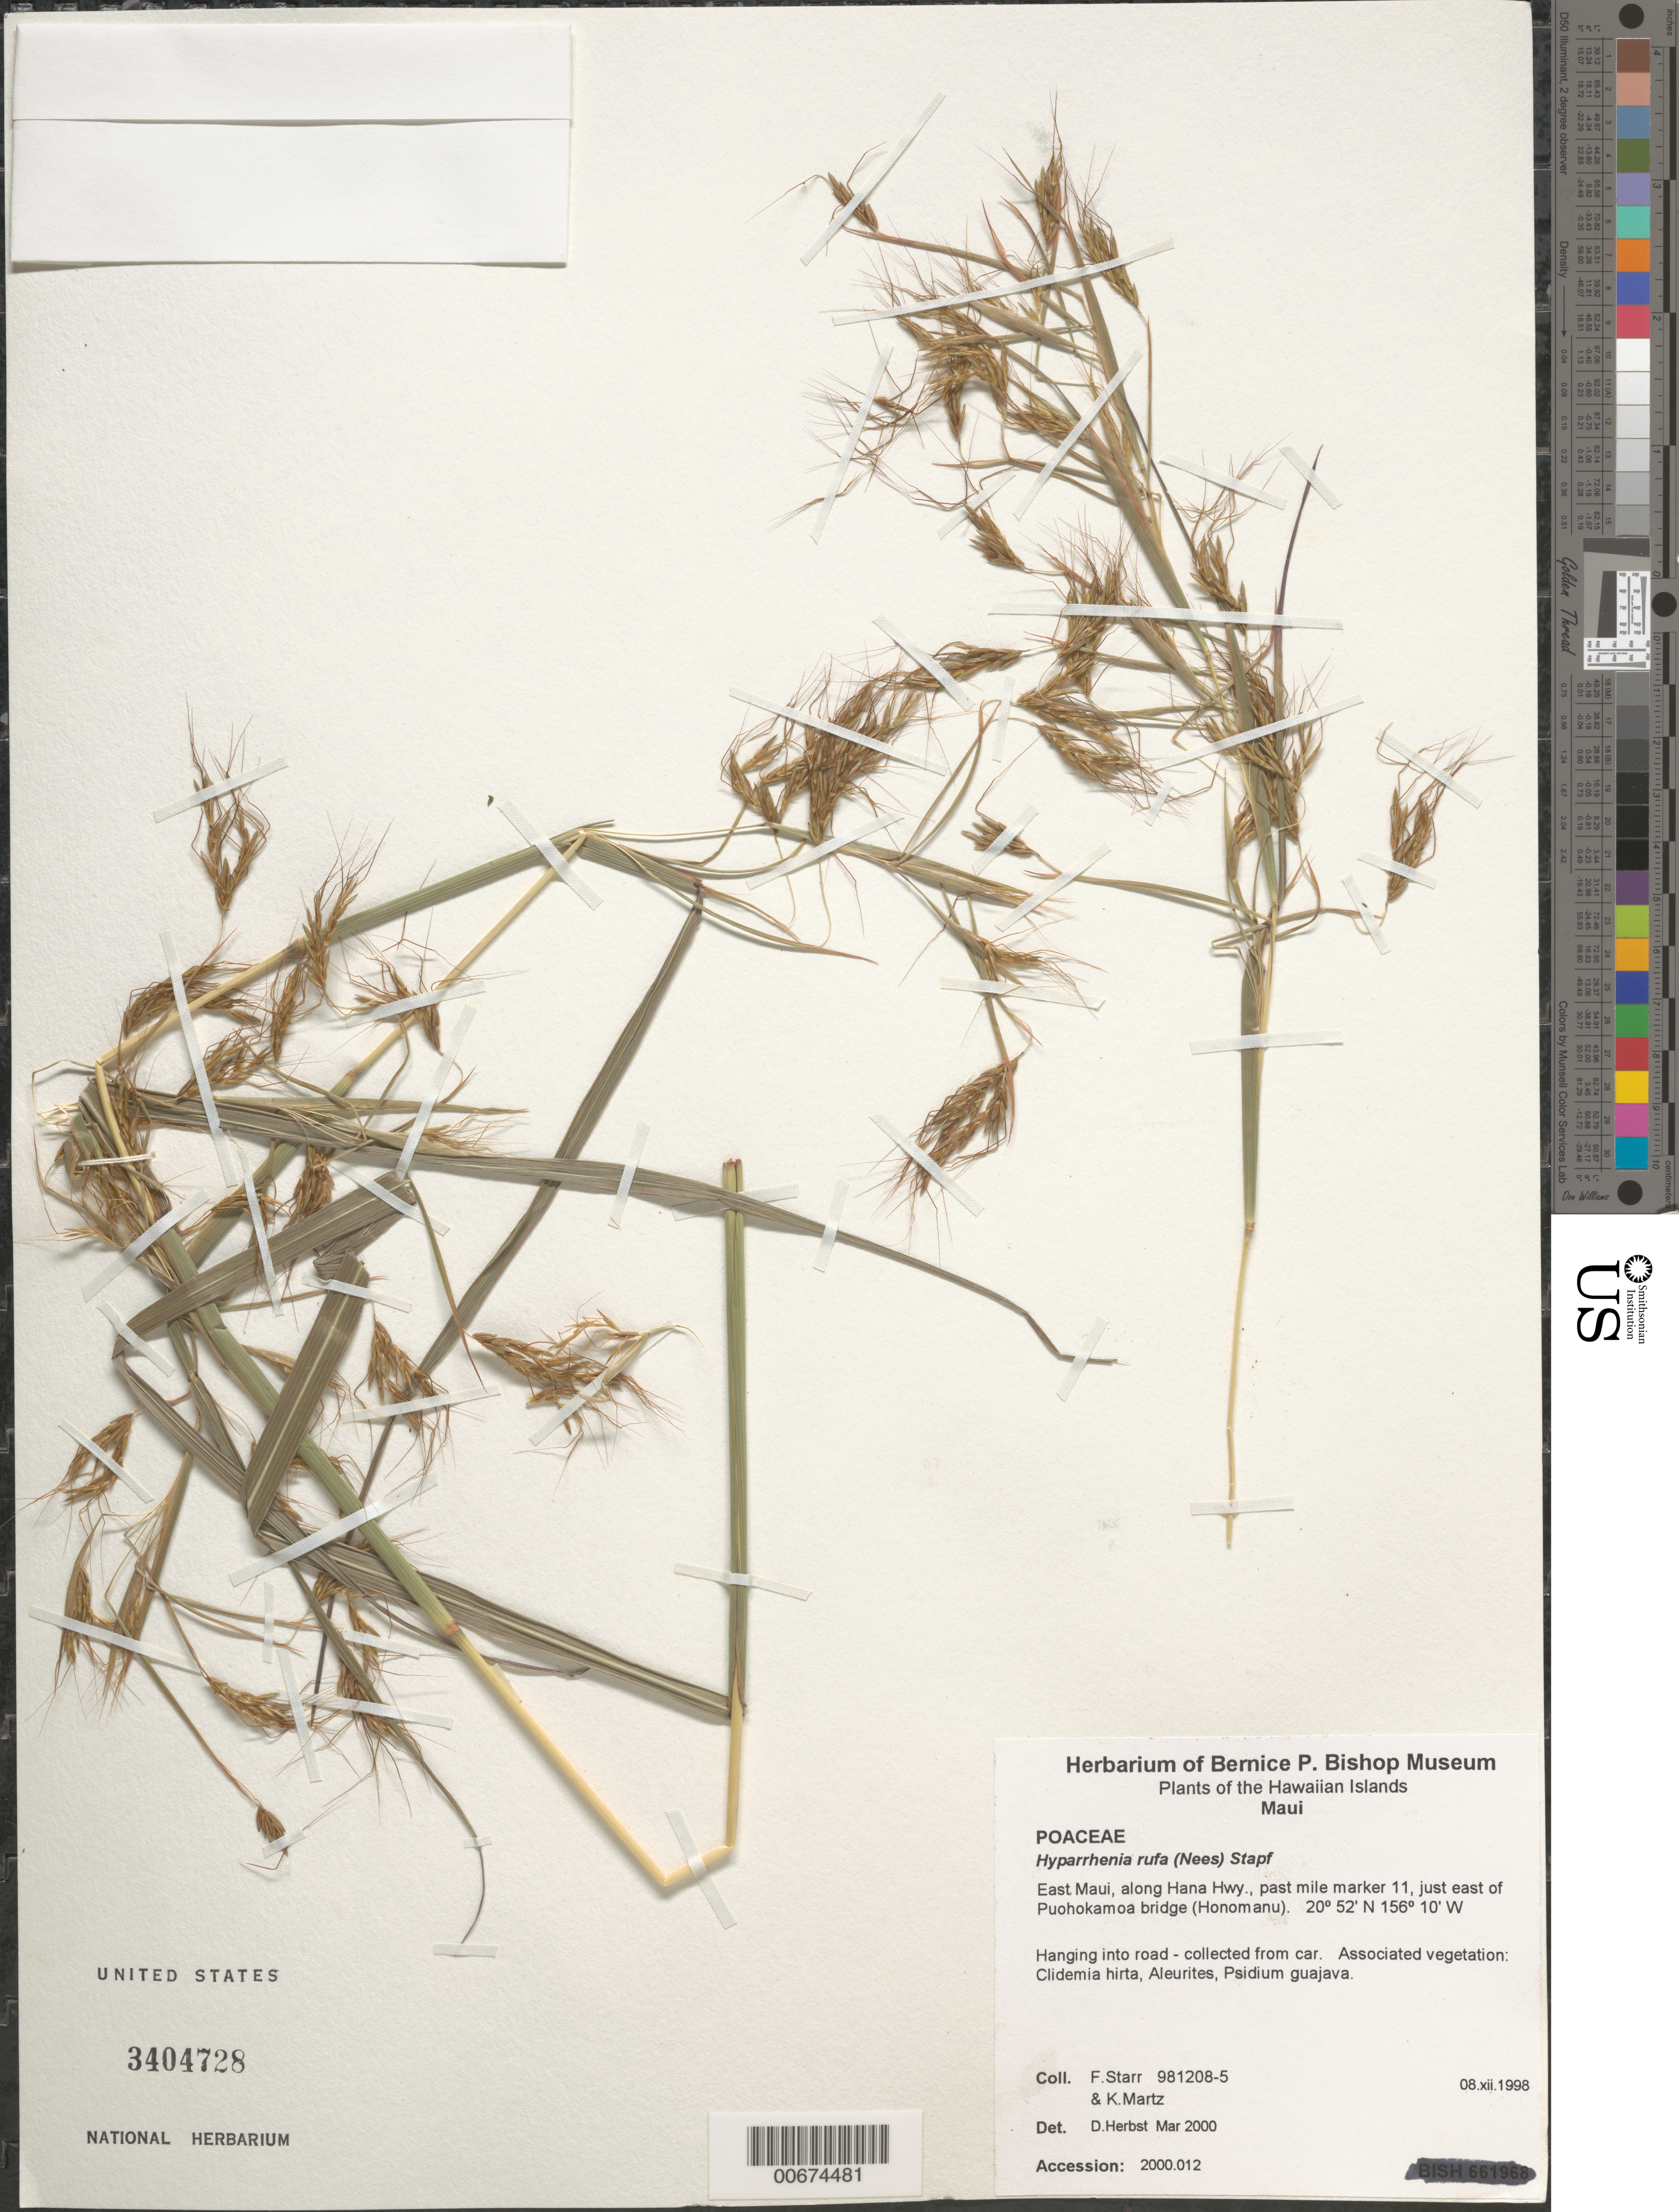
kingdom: Plantae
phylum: Tracheophyta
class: Liliopsida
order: Poales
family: Poaceae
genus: Hyparrhenia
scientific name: Hyparrhenia rufa var. rufa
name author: (Nees) Stapf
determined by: Faccenda, K.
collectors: F. Starr & K. Martz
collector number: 981208-5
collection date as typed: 8 Dec 1998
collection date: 1998-12-08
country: United States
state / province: Hawaii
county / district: Maui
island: Maui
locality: E Maui, along Hana Hwy, past mile marker 11 just east of Puohokamoa bridge (Honomanu)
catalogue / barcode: US 3404728